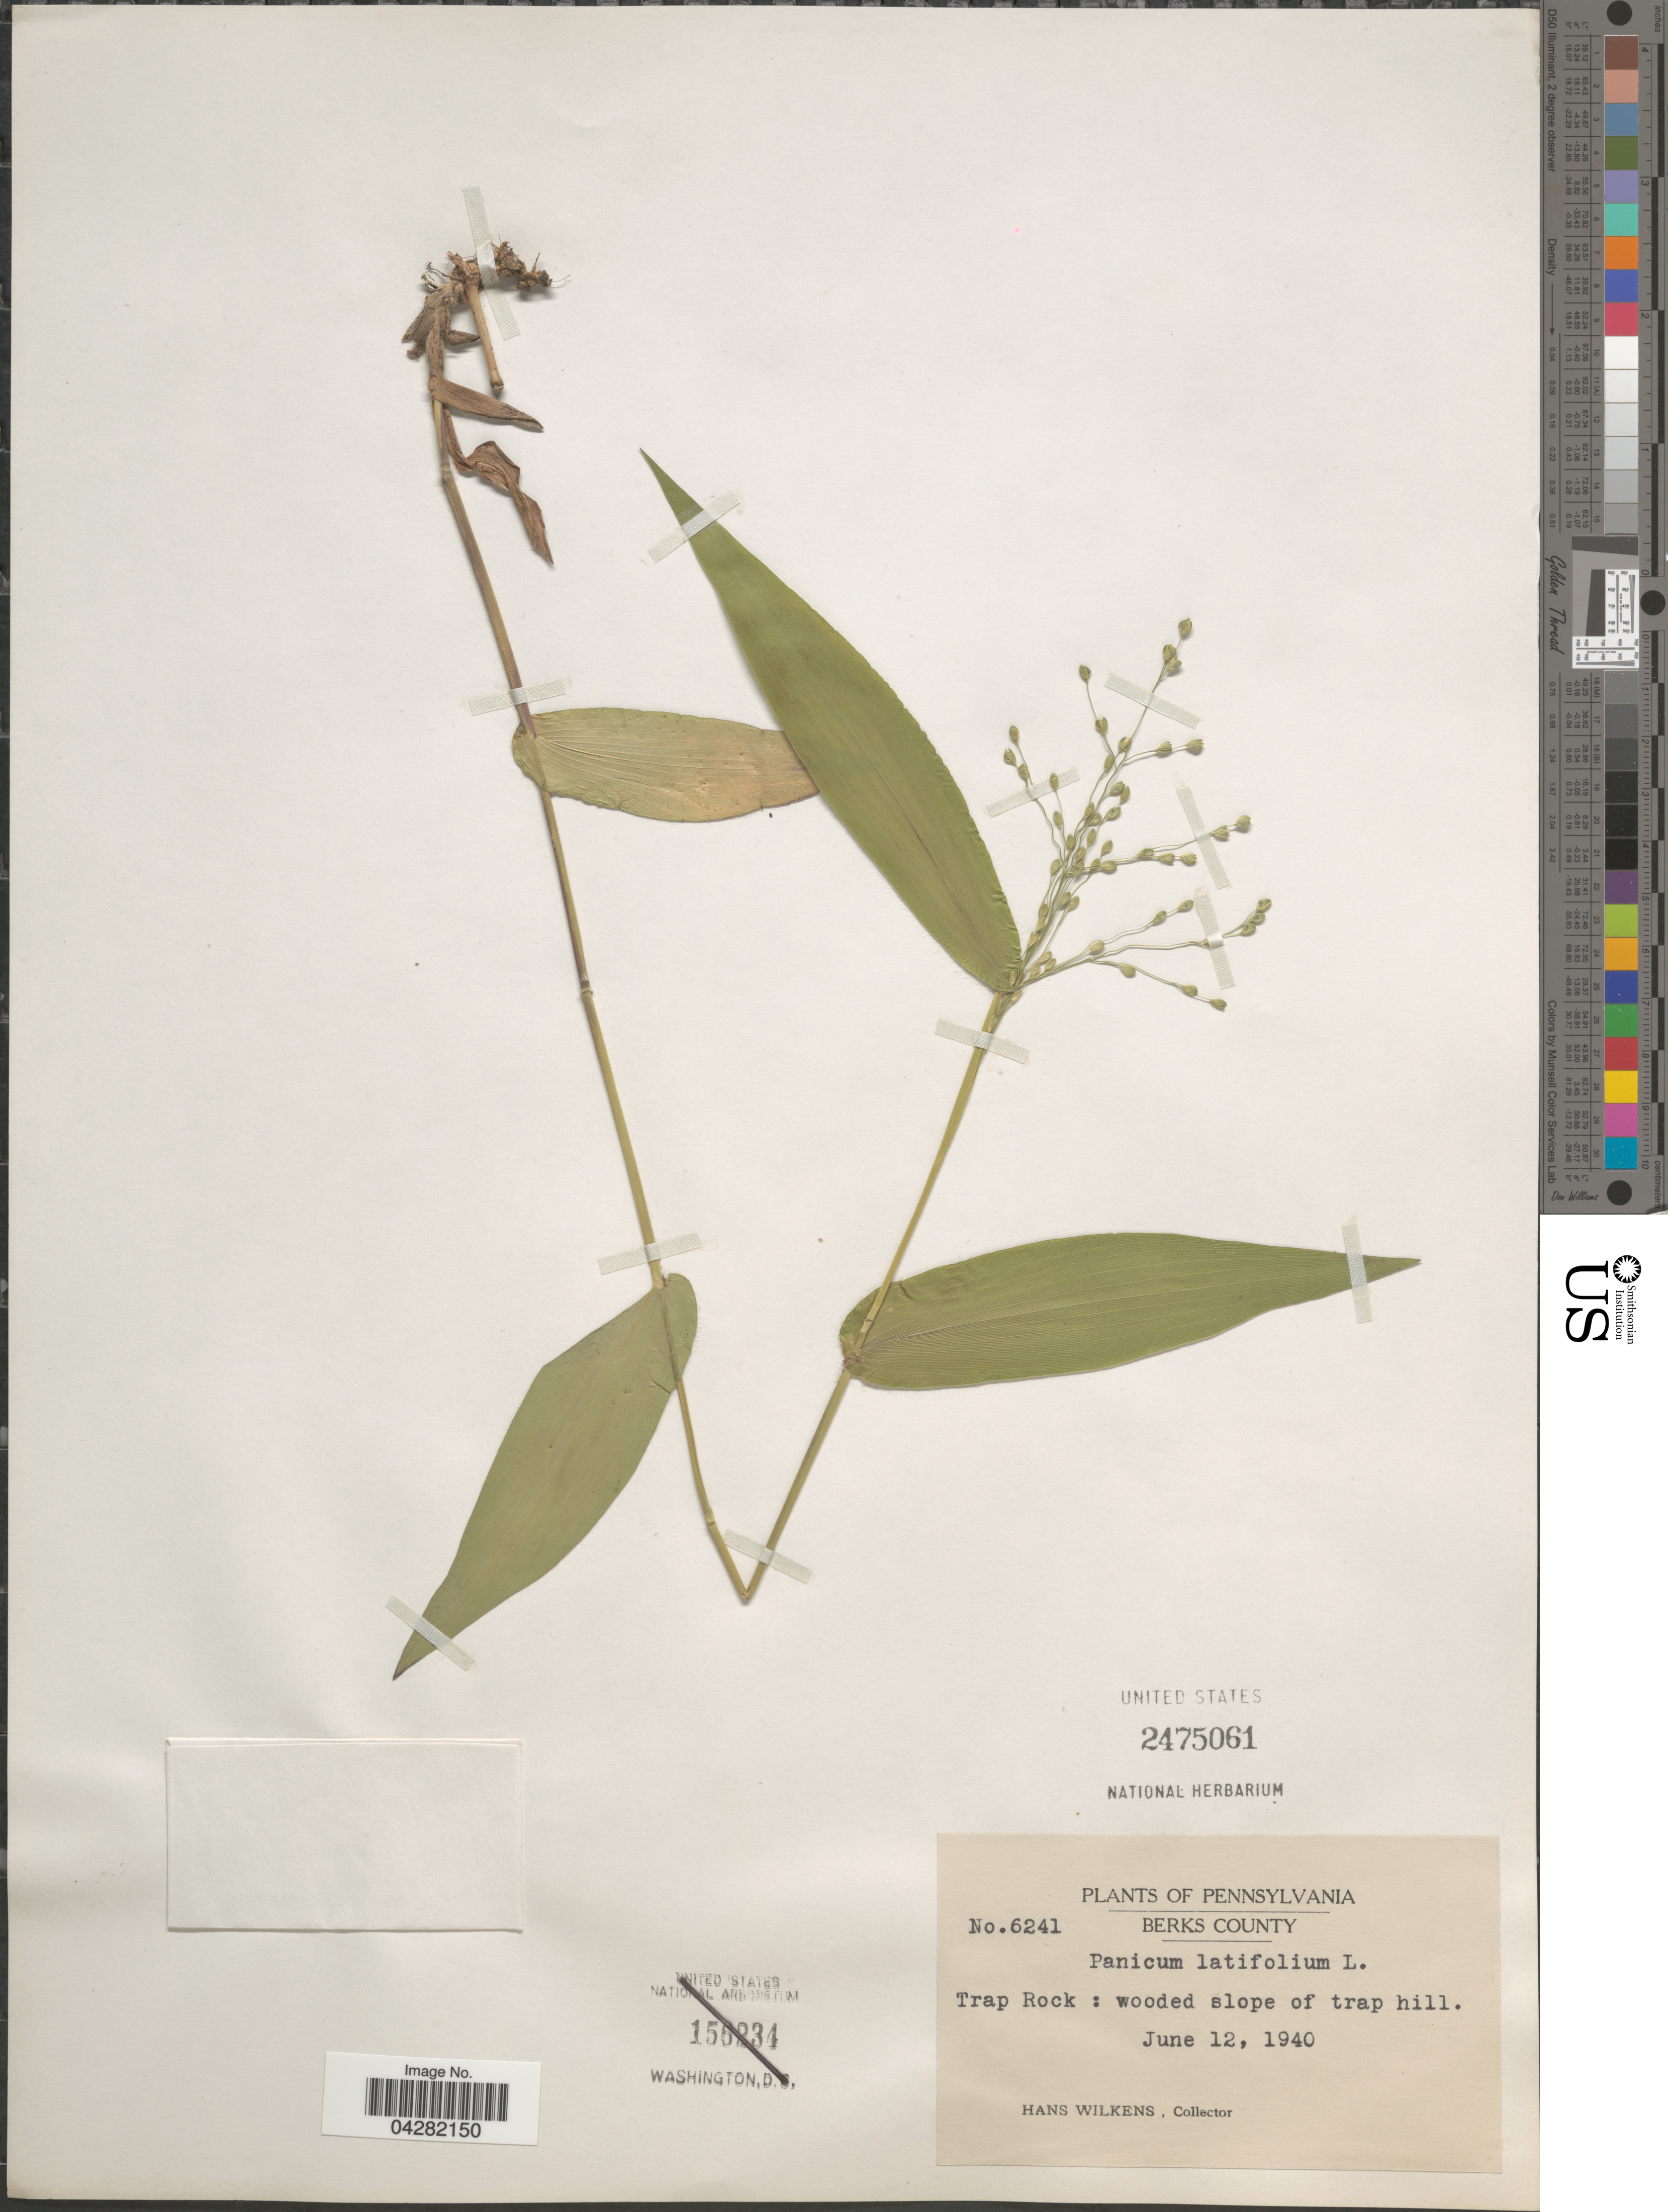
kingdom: Plantae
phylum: Tracheophyta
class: Liliopsida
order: Poales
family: Poaceae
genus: Dichanthelium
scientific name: Dichanthelium latifolium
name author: (L.) Harvill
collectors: H. Wilkens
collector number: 6241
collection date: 1940-06-12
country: United States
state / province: Pennsylvania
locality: Berks County. Trap Rock : wooded slope of trap hill.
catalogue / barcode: US 2475061